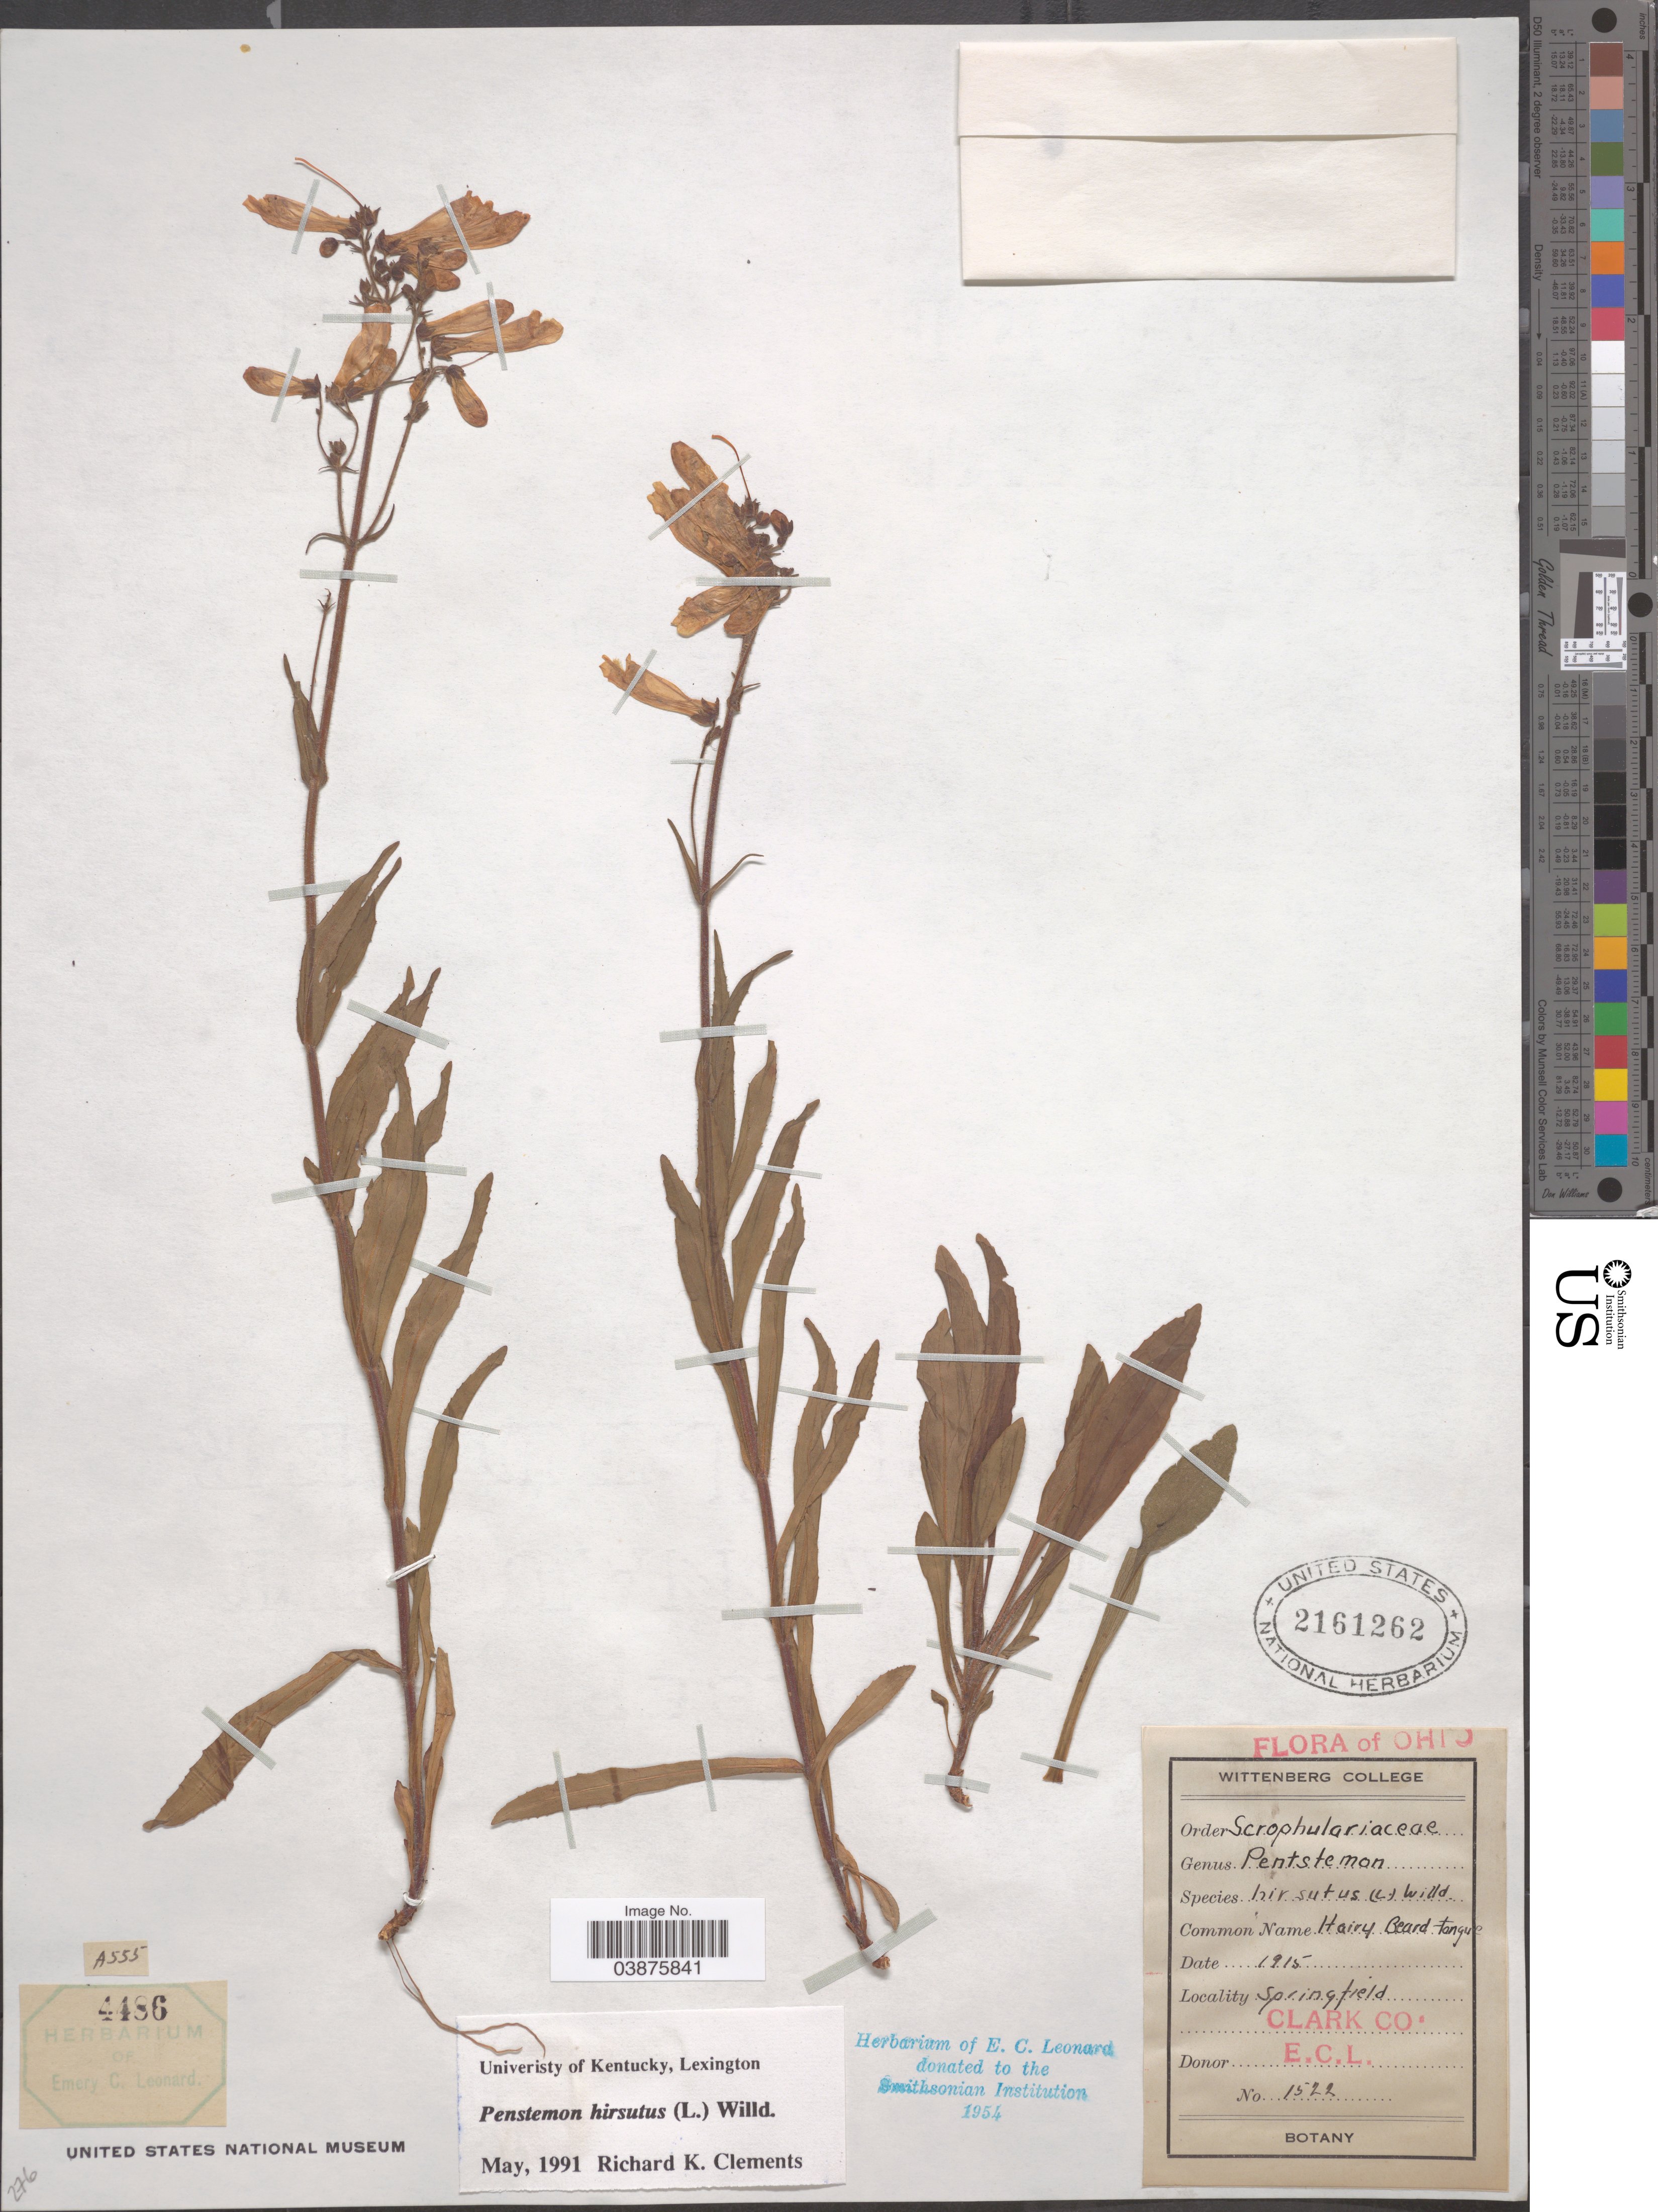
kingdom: Plantae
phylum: Tracheophyta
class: Magnoliopsida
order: Lamiales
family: Plantaginaceae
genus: Penstemon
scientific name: Penstemon hirsutus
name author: (L.) Willd.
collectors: E. C. Leonard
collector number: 1522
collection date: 1915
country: United States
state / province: Ohio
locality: Springfield, Clark Co.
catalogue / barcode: US 2161262